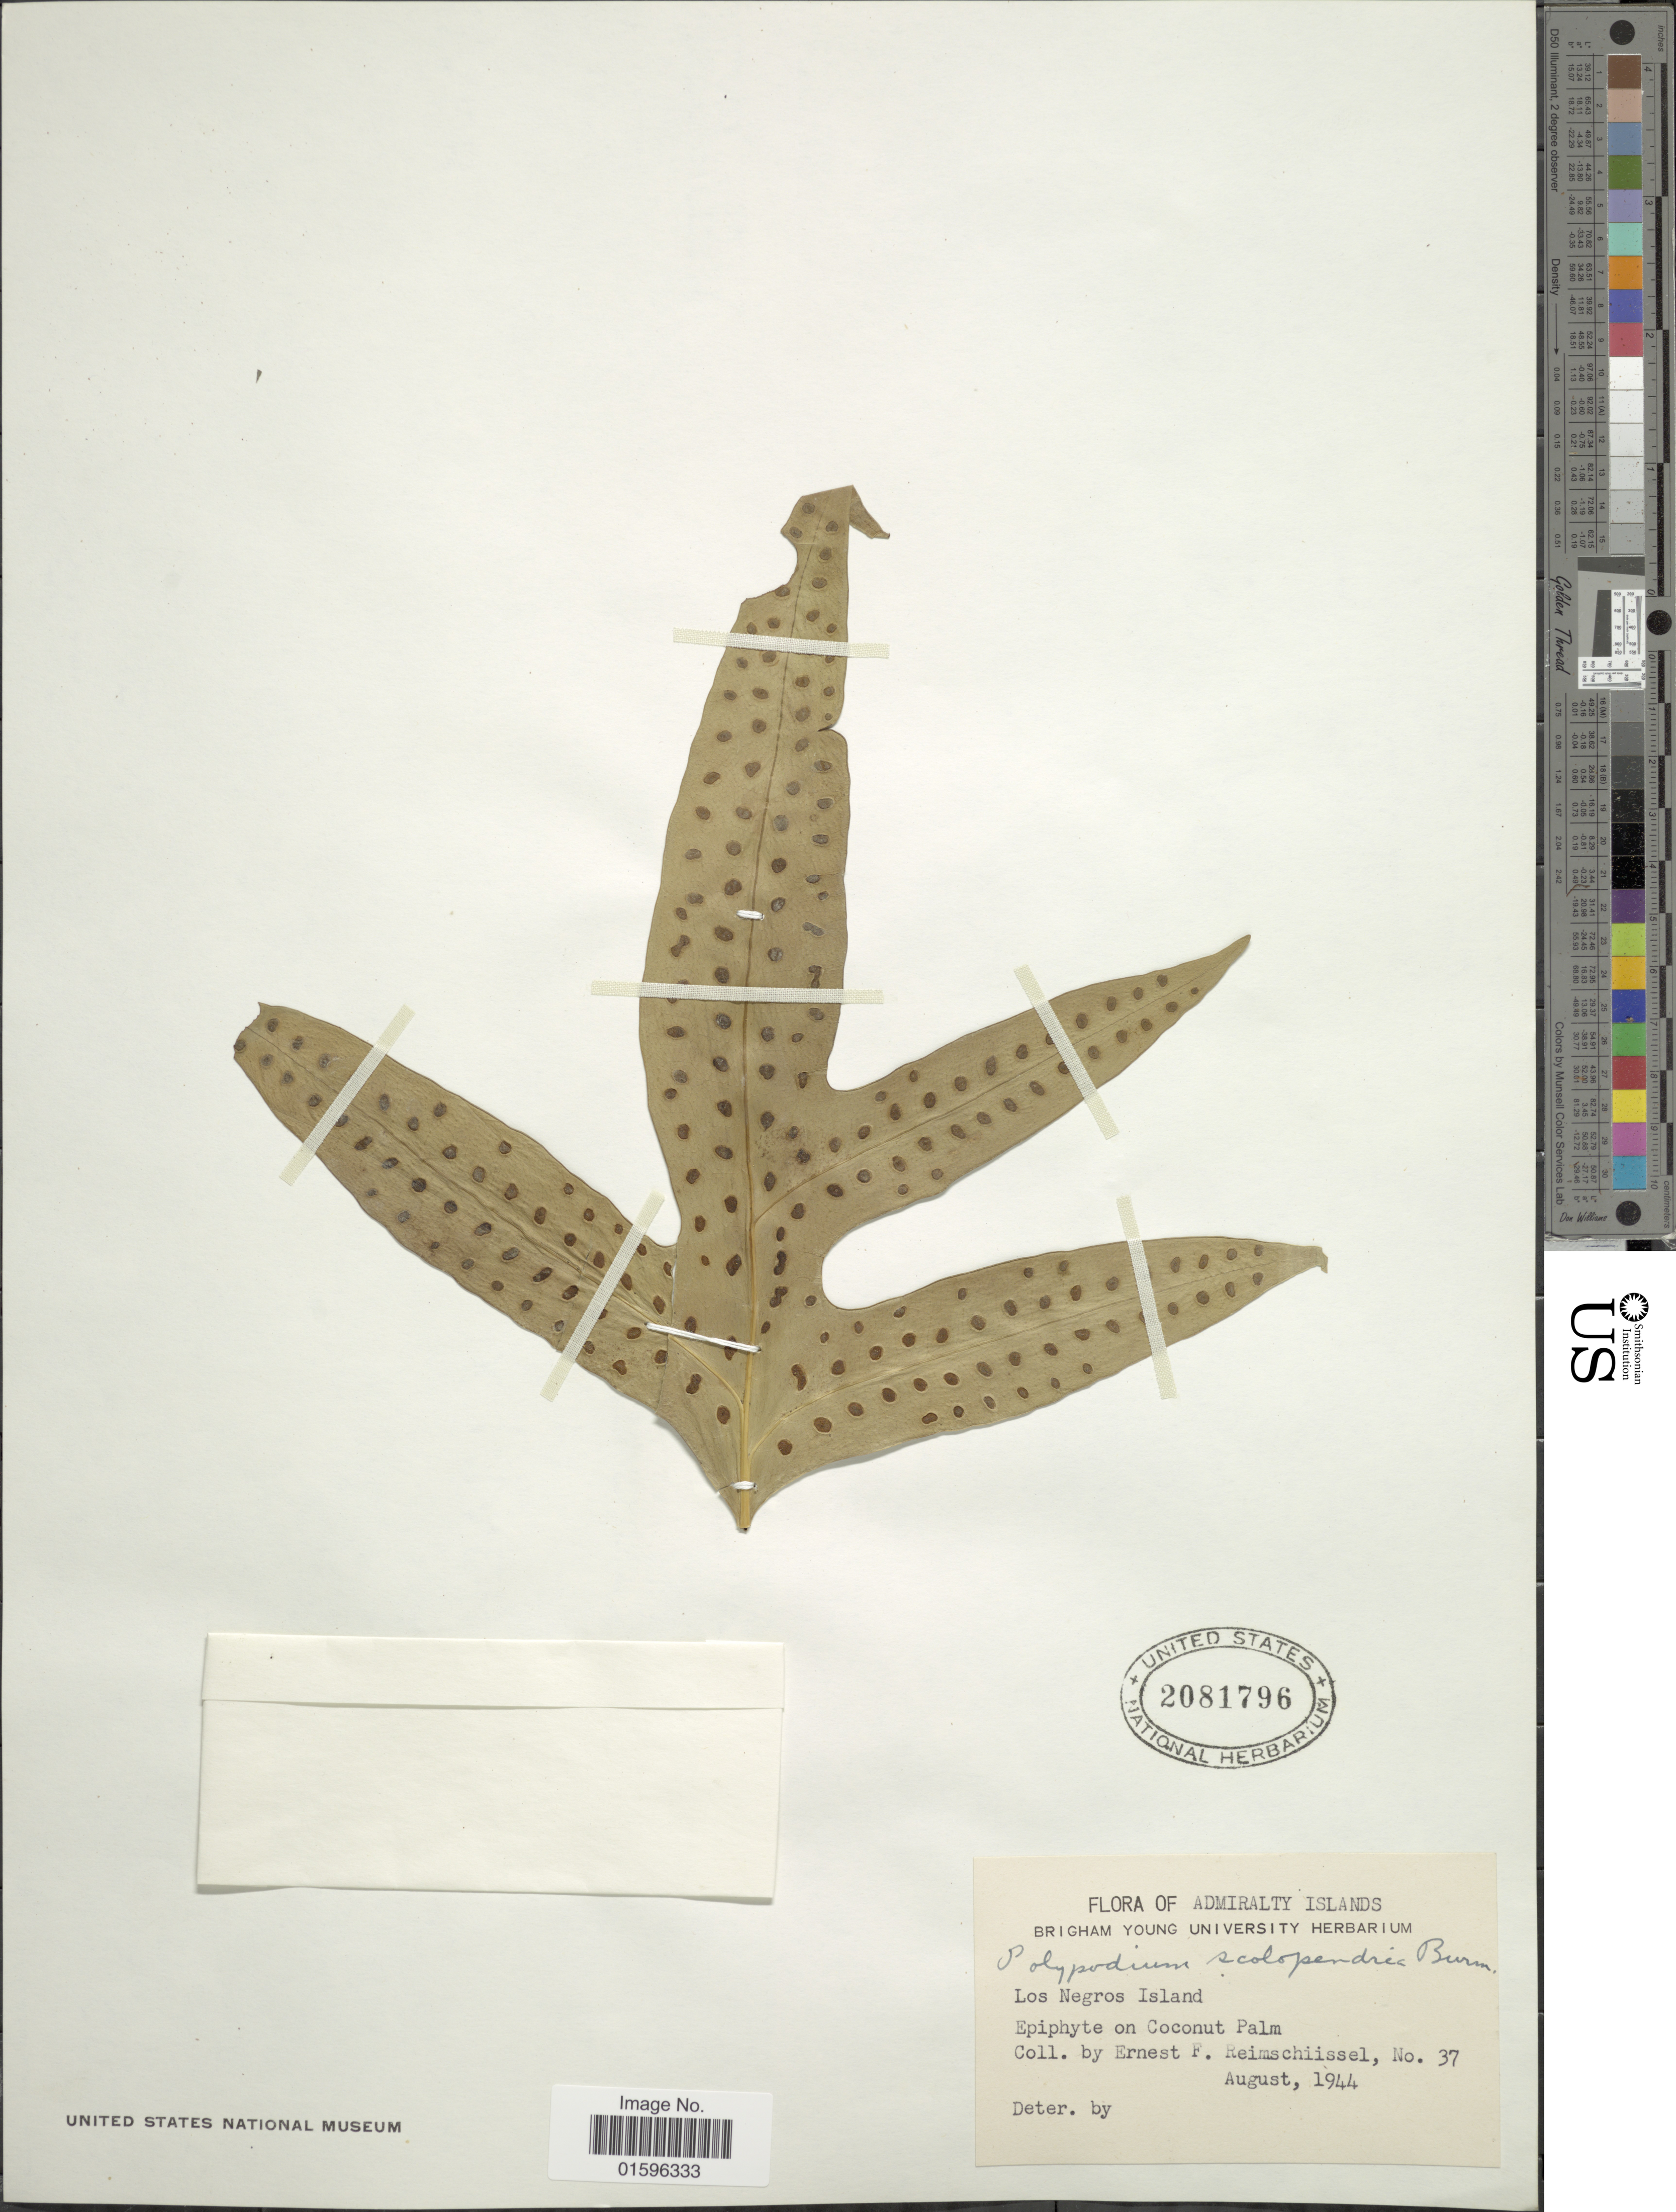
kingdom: Plantae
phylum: Tracheophyta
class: Polypodiopsida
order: Polypodiales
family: Polypodiaceae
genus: Polypodium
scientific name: Polypodium scolopendria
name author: Burm. f.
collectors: E. Reimschiisel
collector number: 37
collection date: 1944-08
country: Papua New Guinea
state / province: Manus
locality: Admirality Islands, Los Negros Island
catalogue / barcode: US 2081796